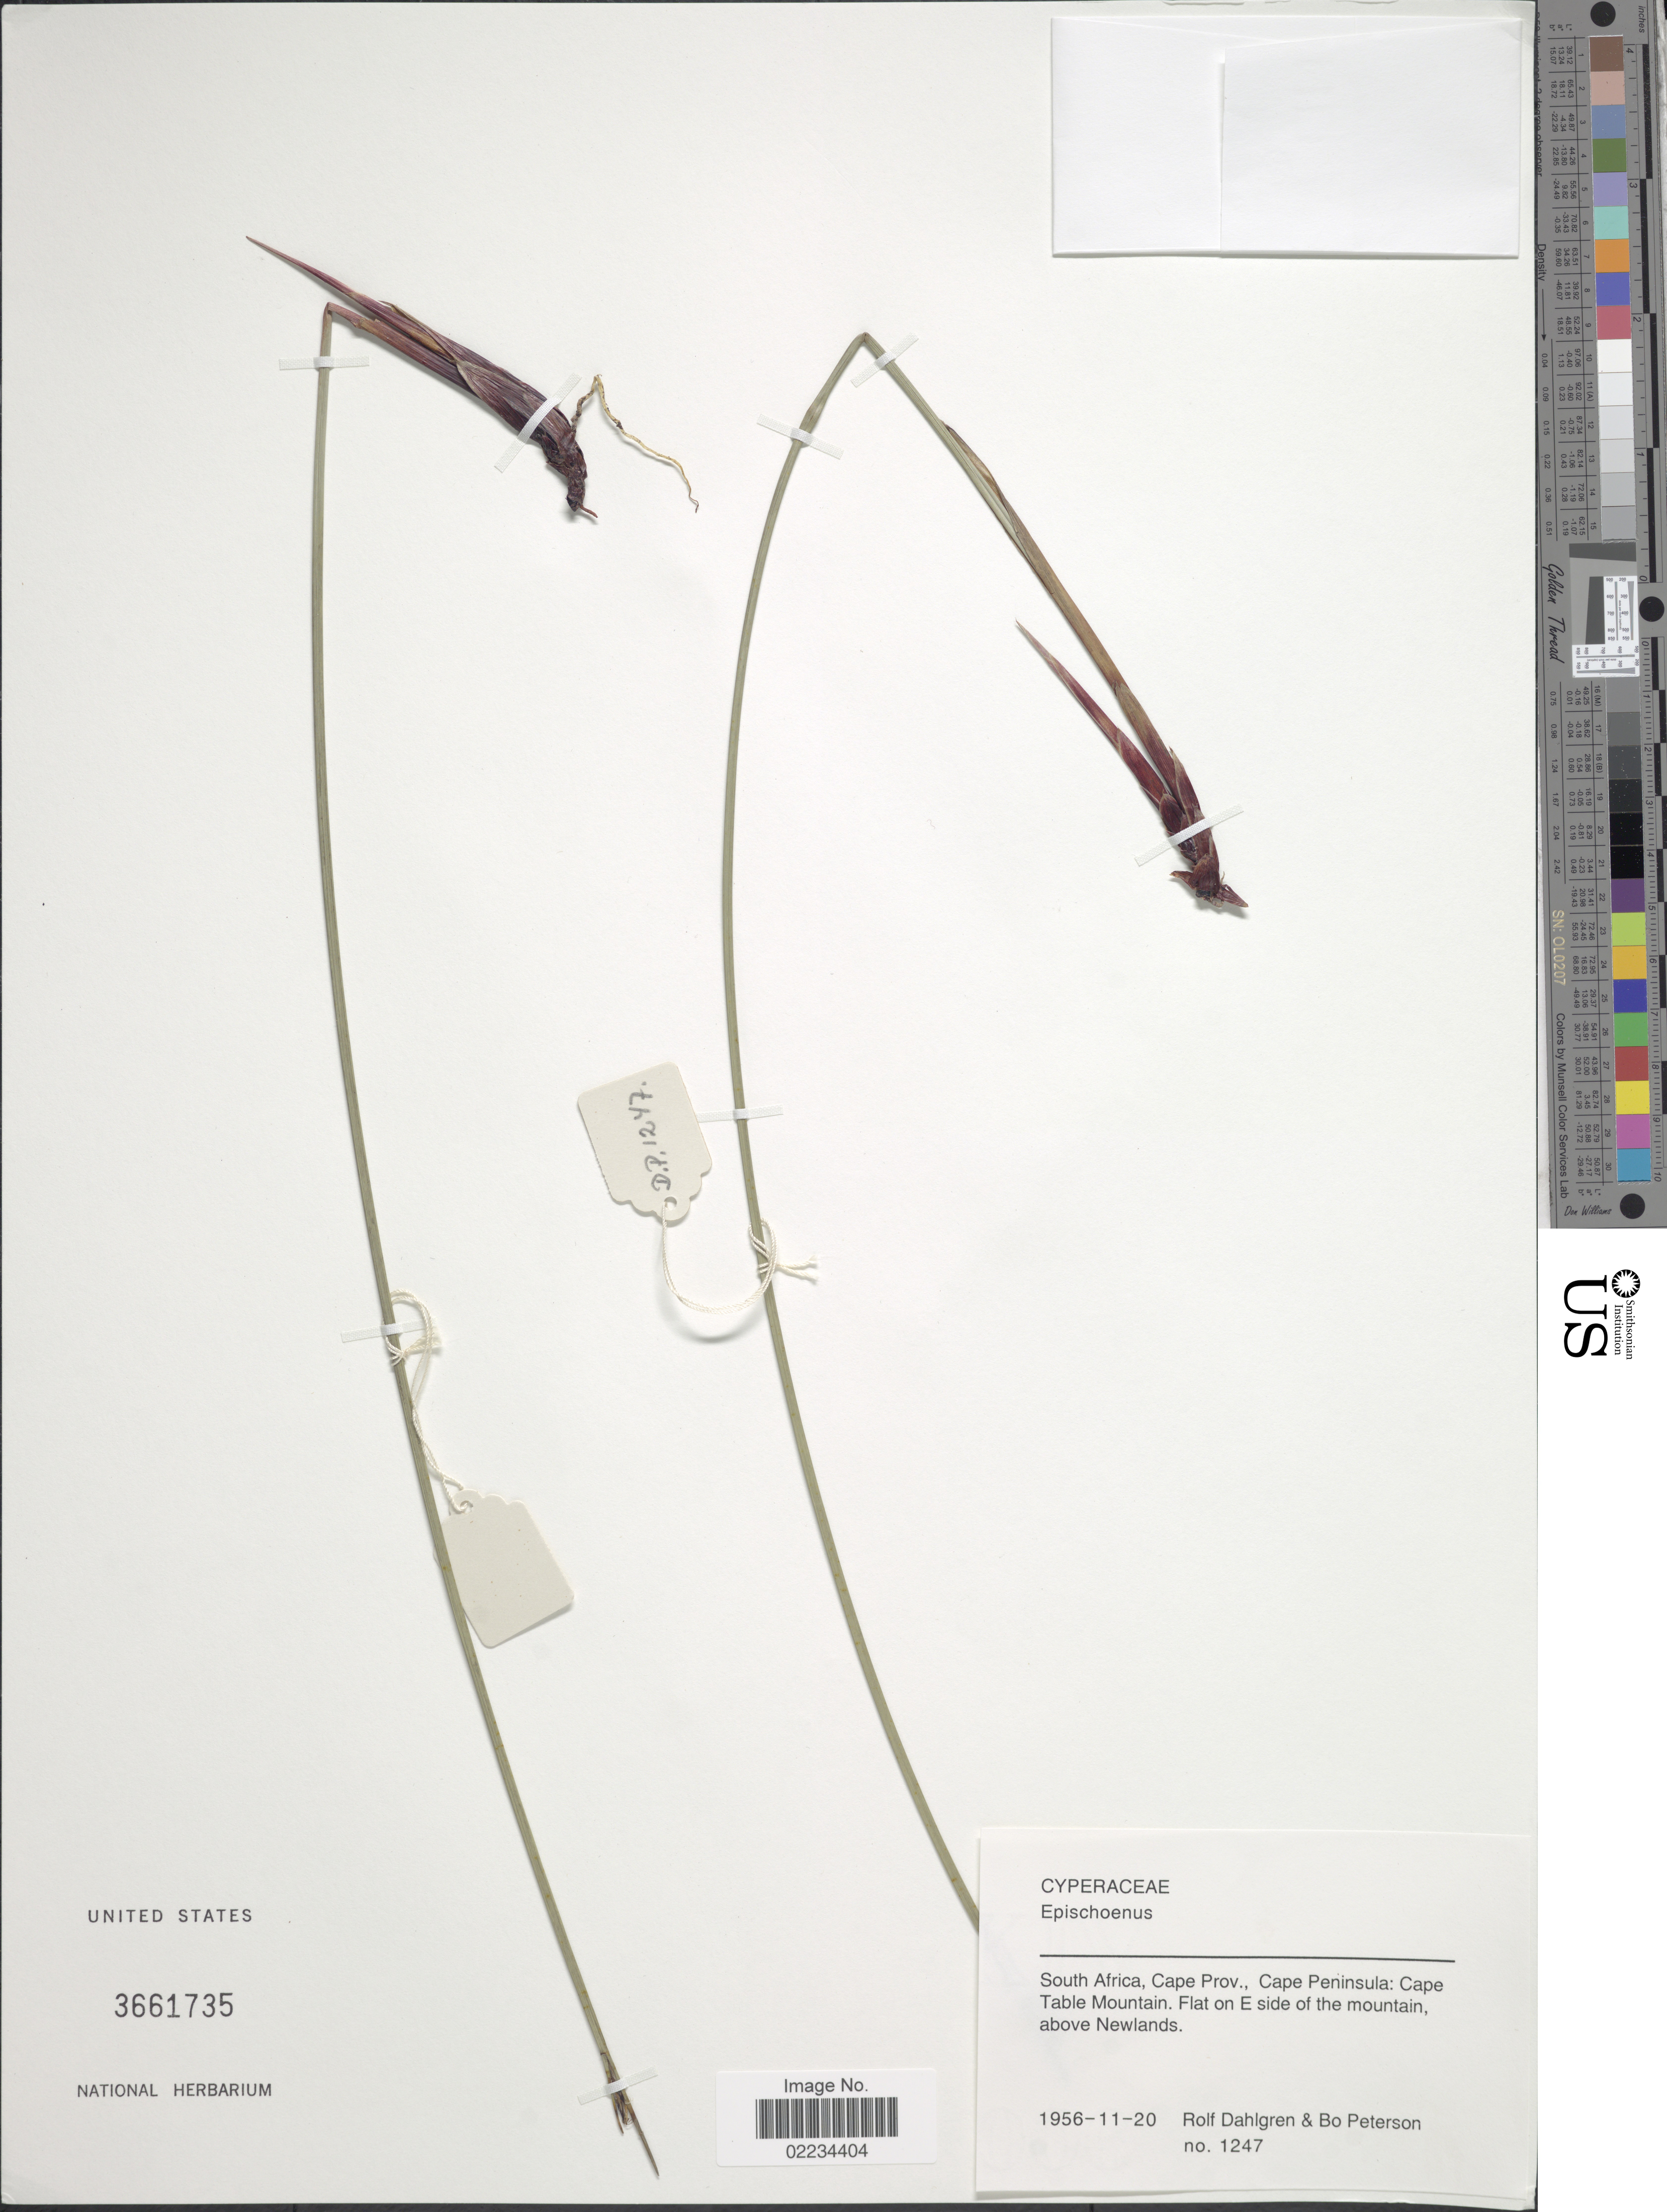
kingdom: Plantae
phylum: Tracheophyta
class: Liliopsida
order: Poales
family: Cyperaceae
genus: Schoenus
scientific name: Schoenus sp.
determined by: Strong, Mark T., (BOT), Smithsonian Institution - National Museum of Natural History (UNITED STATES)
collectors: R. Dahlgren & B. H. Peterson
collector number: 1247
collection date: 1956-11-20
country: South Africa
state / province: Western Cape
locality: Cape Peninsula: Cape Table Mountain. Flat on E side of the mountain, above Newlands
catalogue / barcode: US 3661735